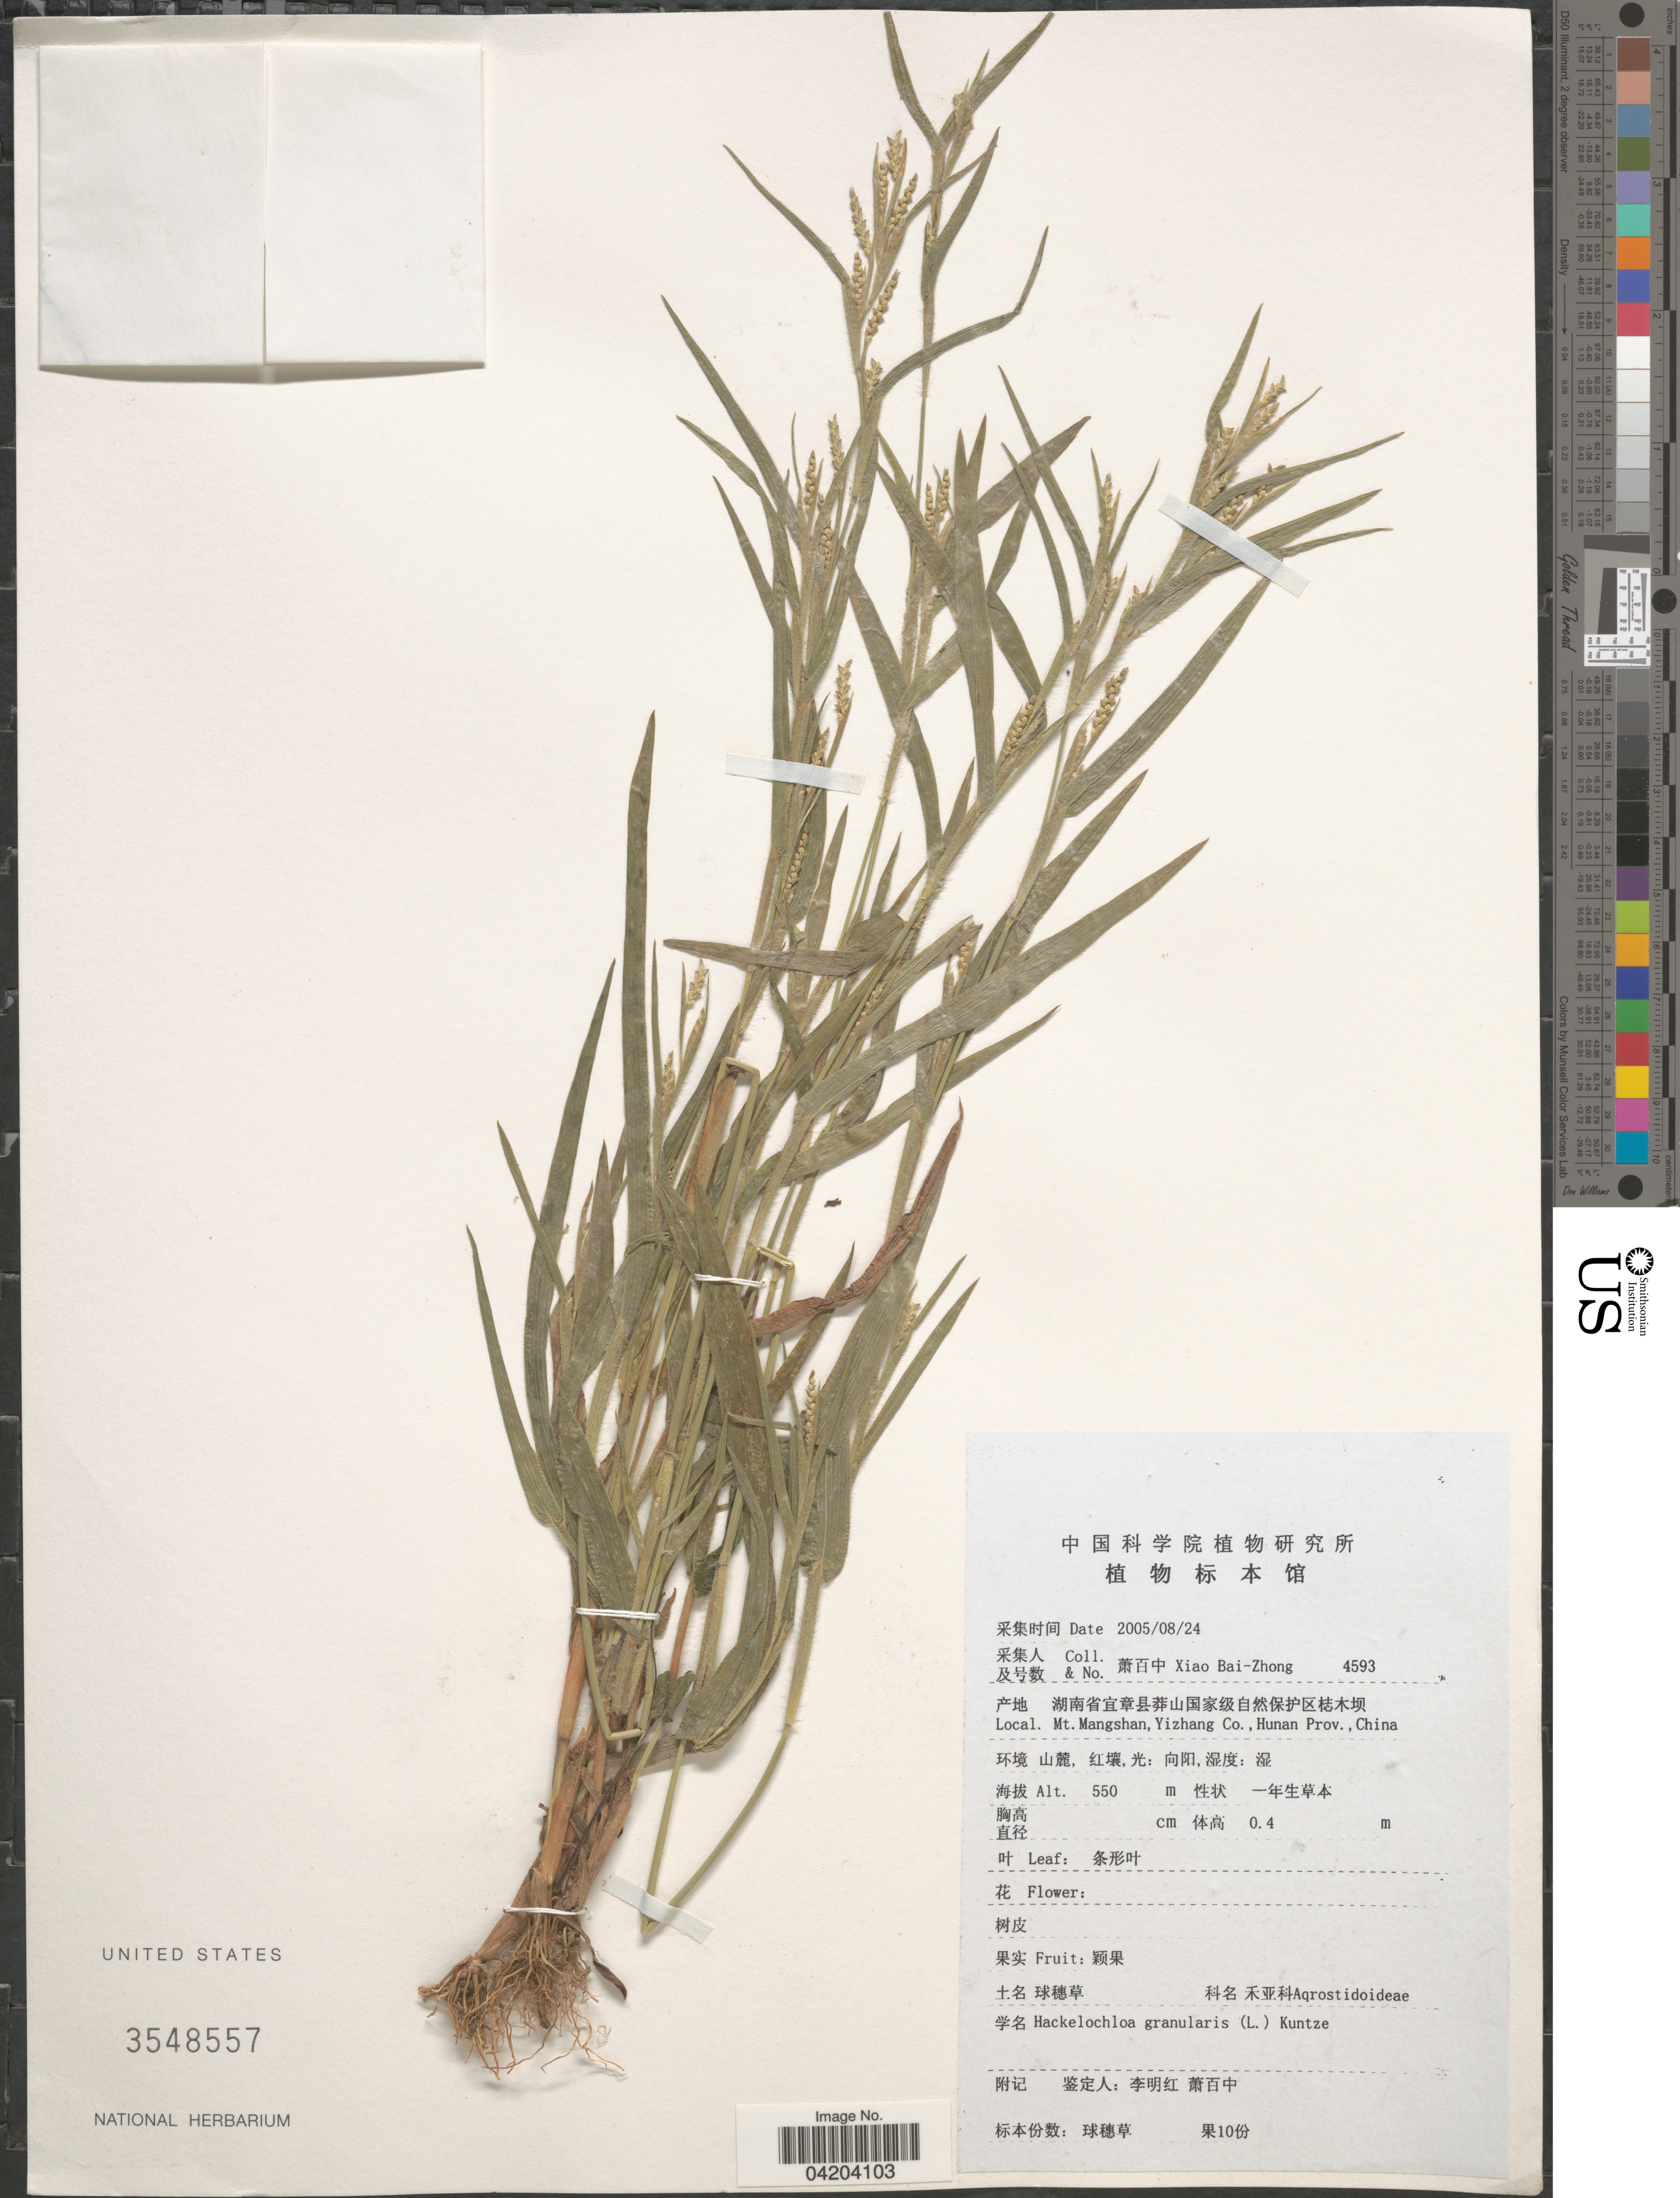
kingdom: Plantae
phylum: Tracheophyta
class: Liliopsida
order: Poales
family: Poaceae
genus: Mnesithea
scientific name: Mnesithea granularis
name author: (L.) de Koning & Sosef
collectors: B. Z. Xiao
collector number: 4593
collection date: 2005-08-24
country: China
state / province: Hunan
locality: Mt. Mangshan, Yizhang Co.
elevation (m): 550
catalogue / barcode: US 3548557